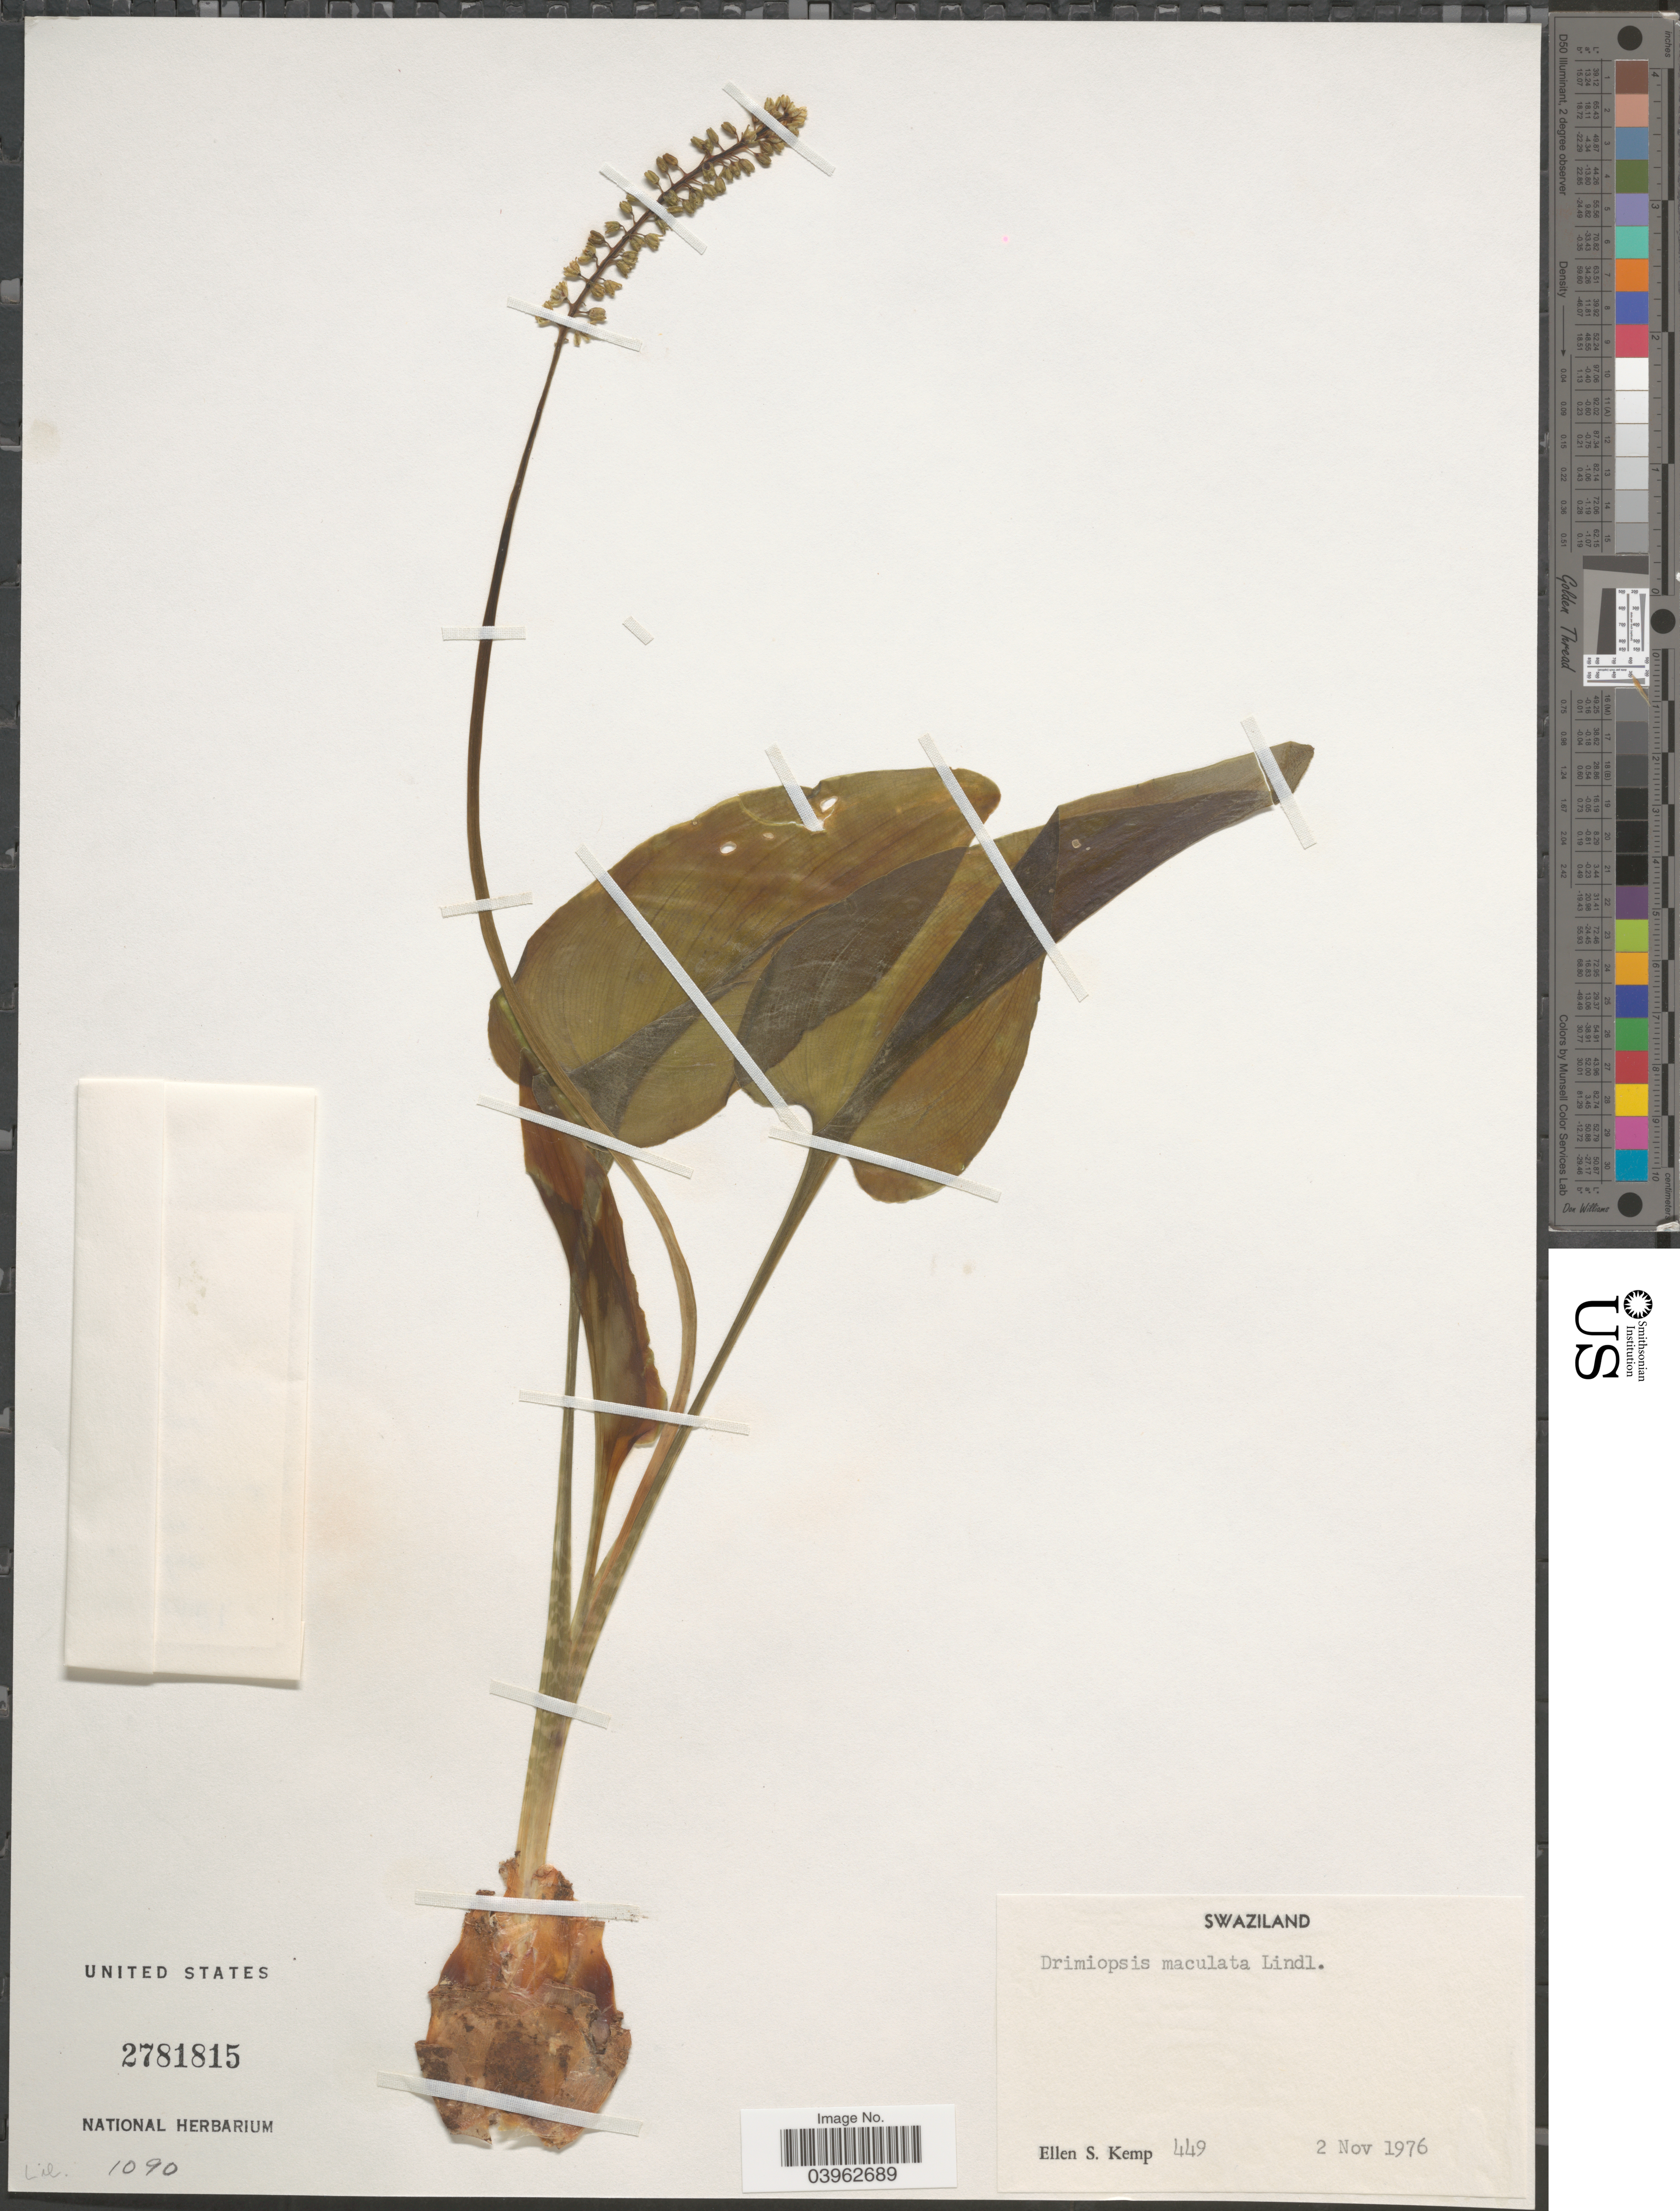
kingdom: Plantae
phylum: Tracheophyta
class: Liliopsida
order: Asparagales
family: Asparagaceae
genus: Drimiopsis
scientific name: Drimiopsis maculata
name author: Link & Paxton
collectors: E. S. Kemp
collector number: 449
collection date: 1976-11-02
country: Eswatini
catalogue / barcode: US 2781815